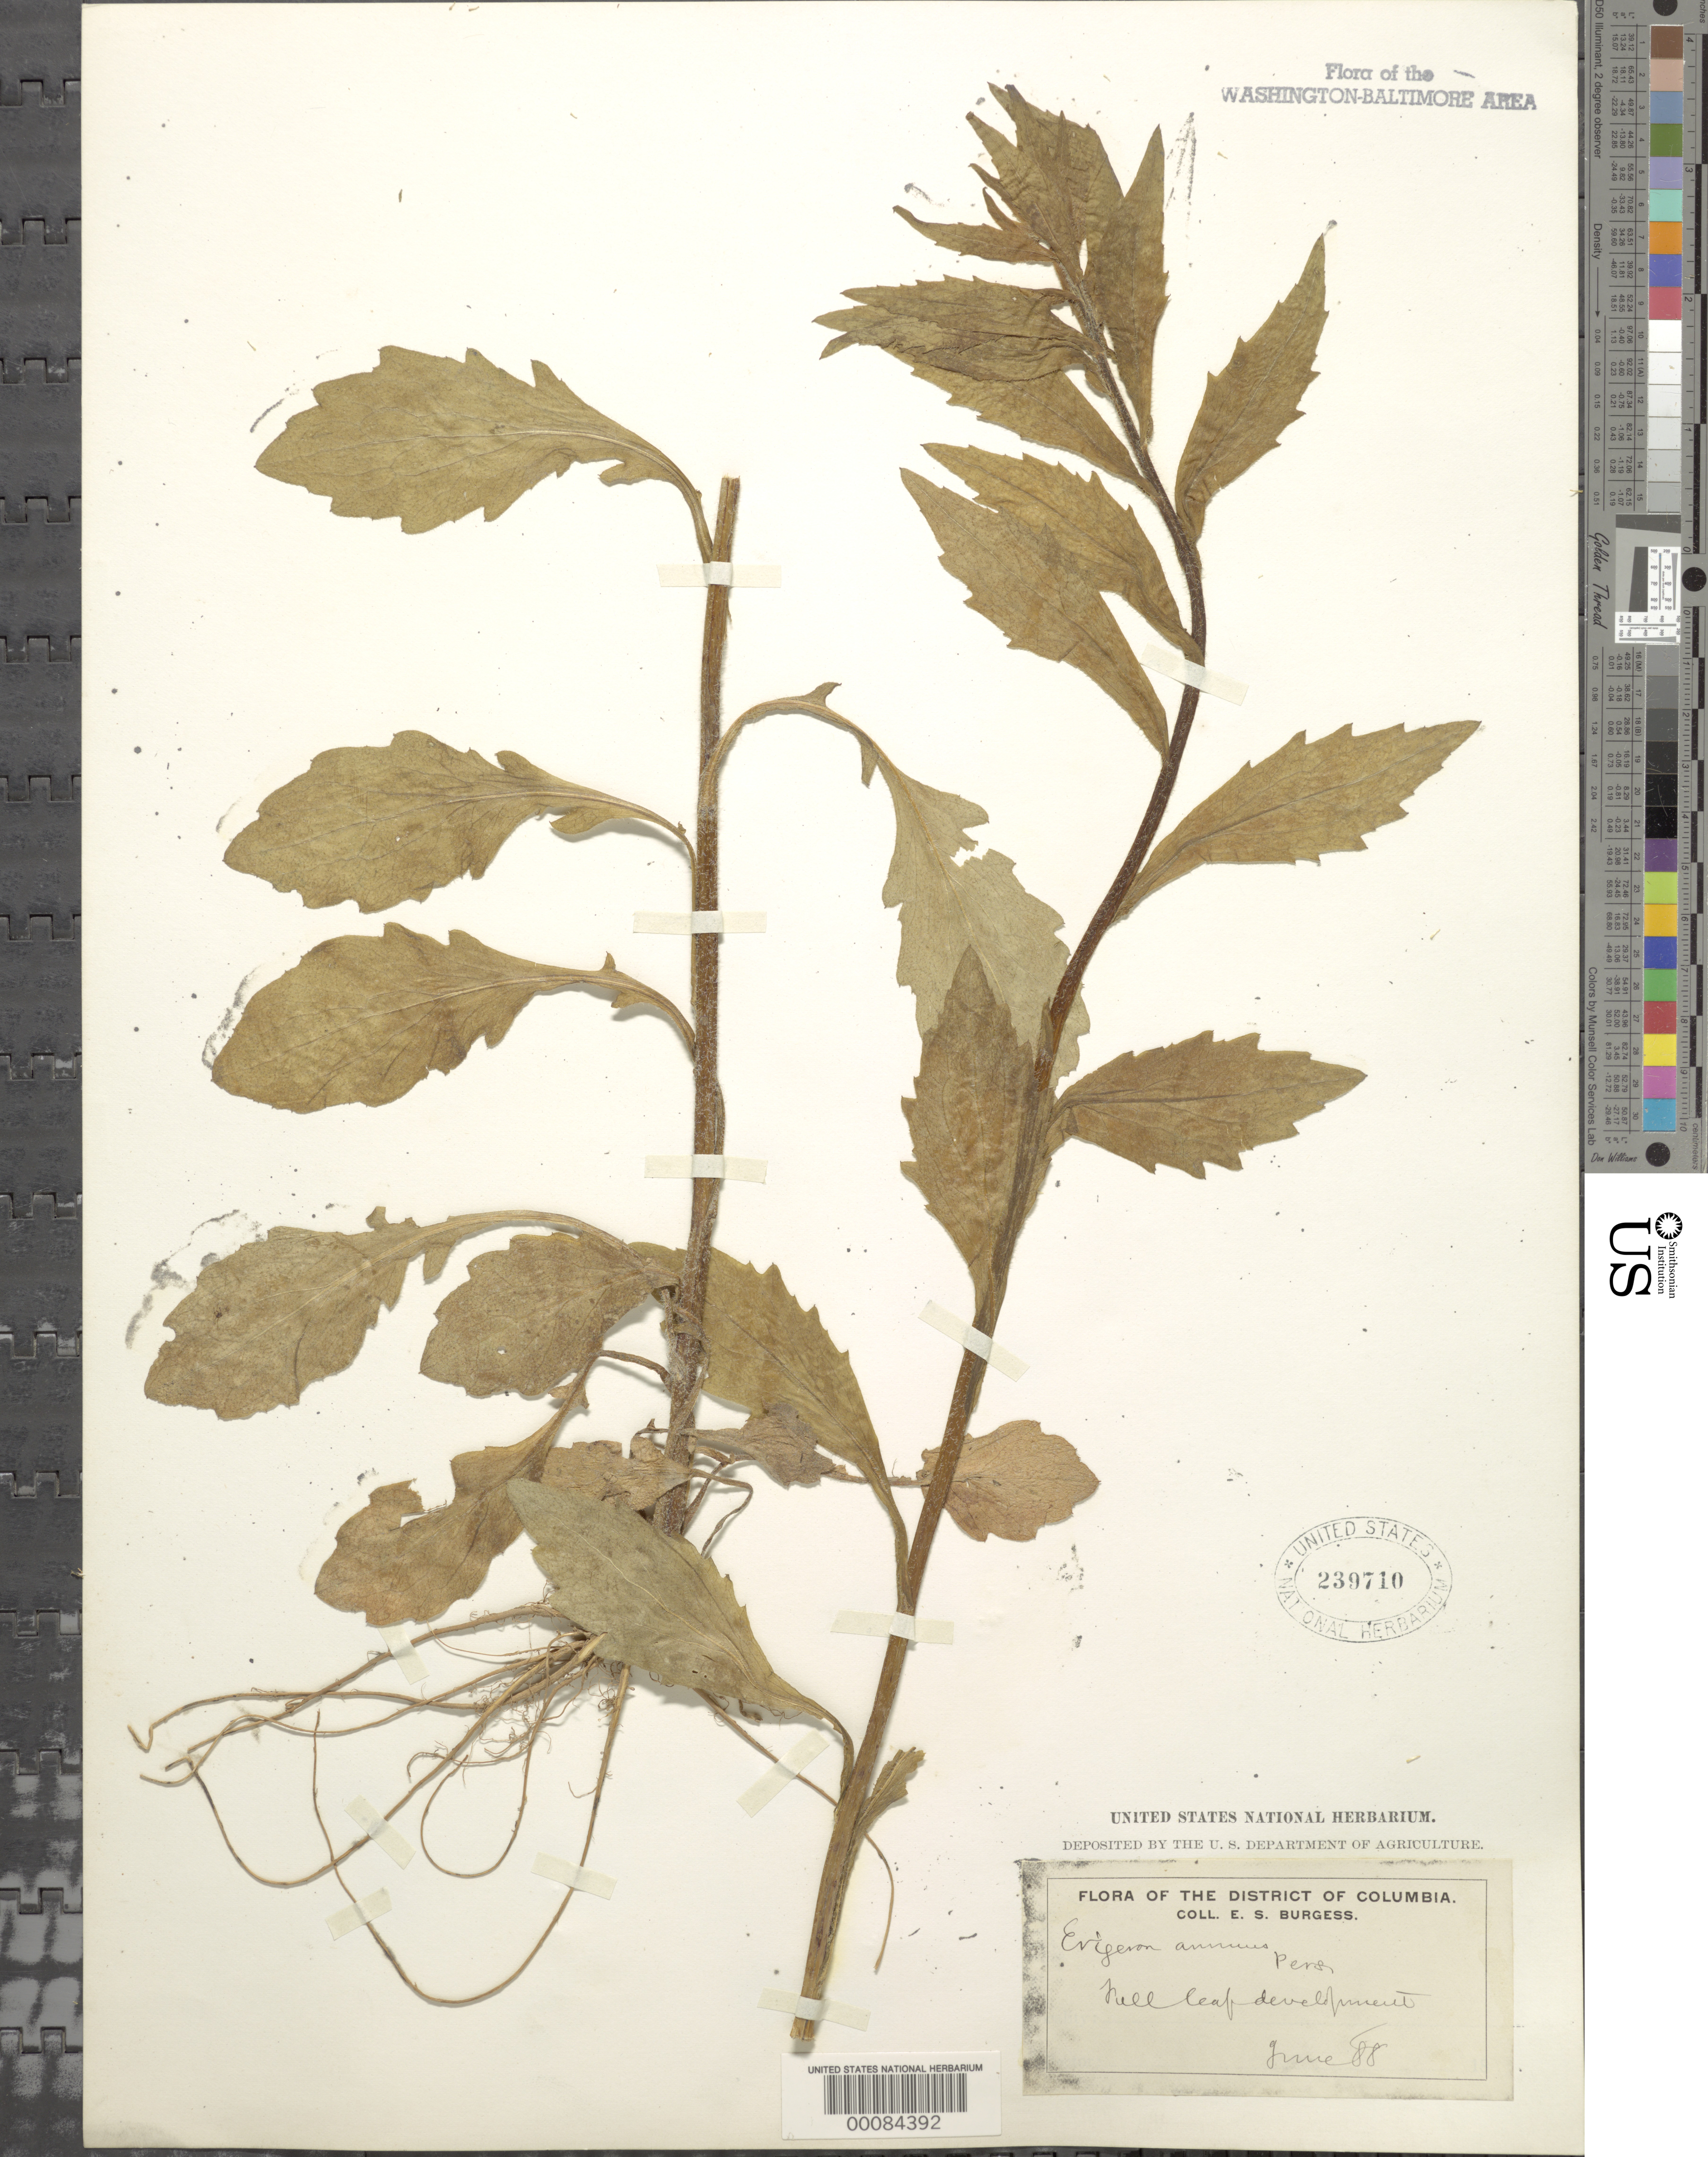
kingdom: Plantae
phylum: Tracheophyta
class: Magnoliopsida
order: Asterales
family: Asteraceae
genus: Erigeron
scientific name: Erigeron annuus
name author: (L.) Pers.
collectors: E. Burgess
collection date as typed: Jun 1888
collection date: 1888-06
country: United States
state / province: District of Columbia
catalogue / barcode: US 239710